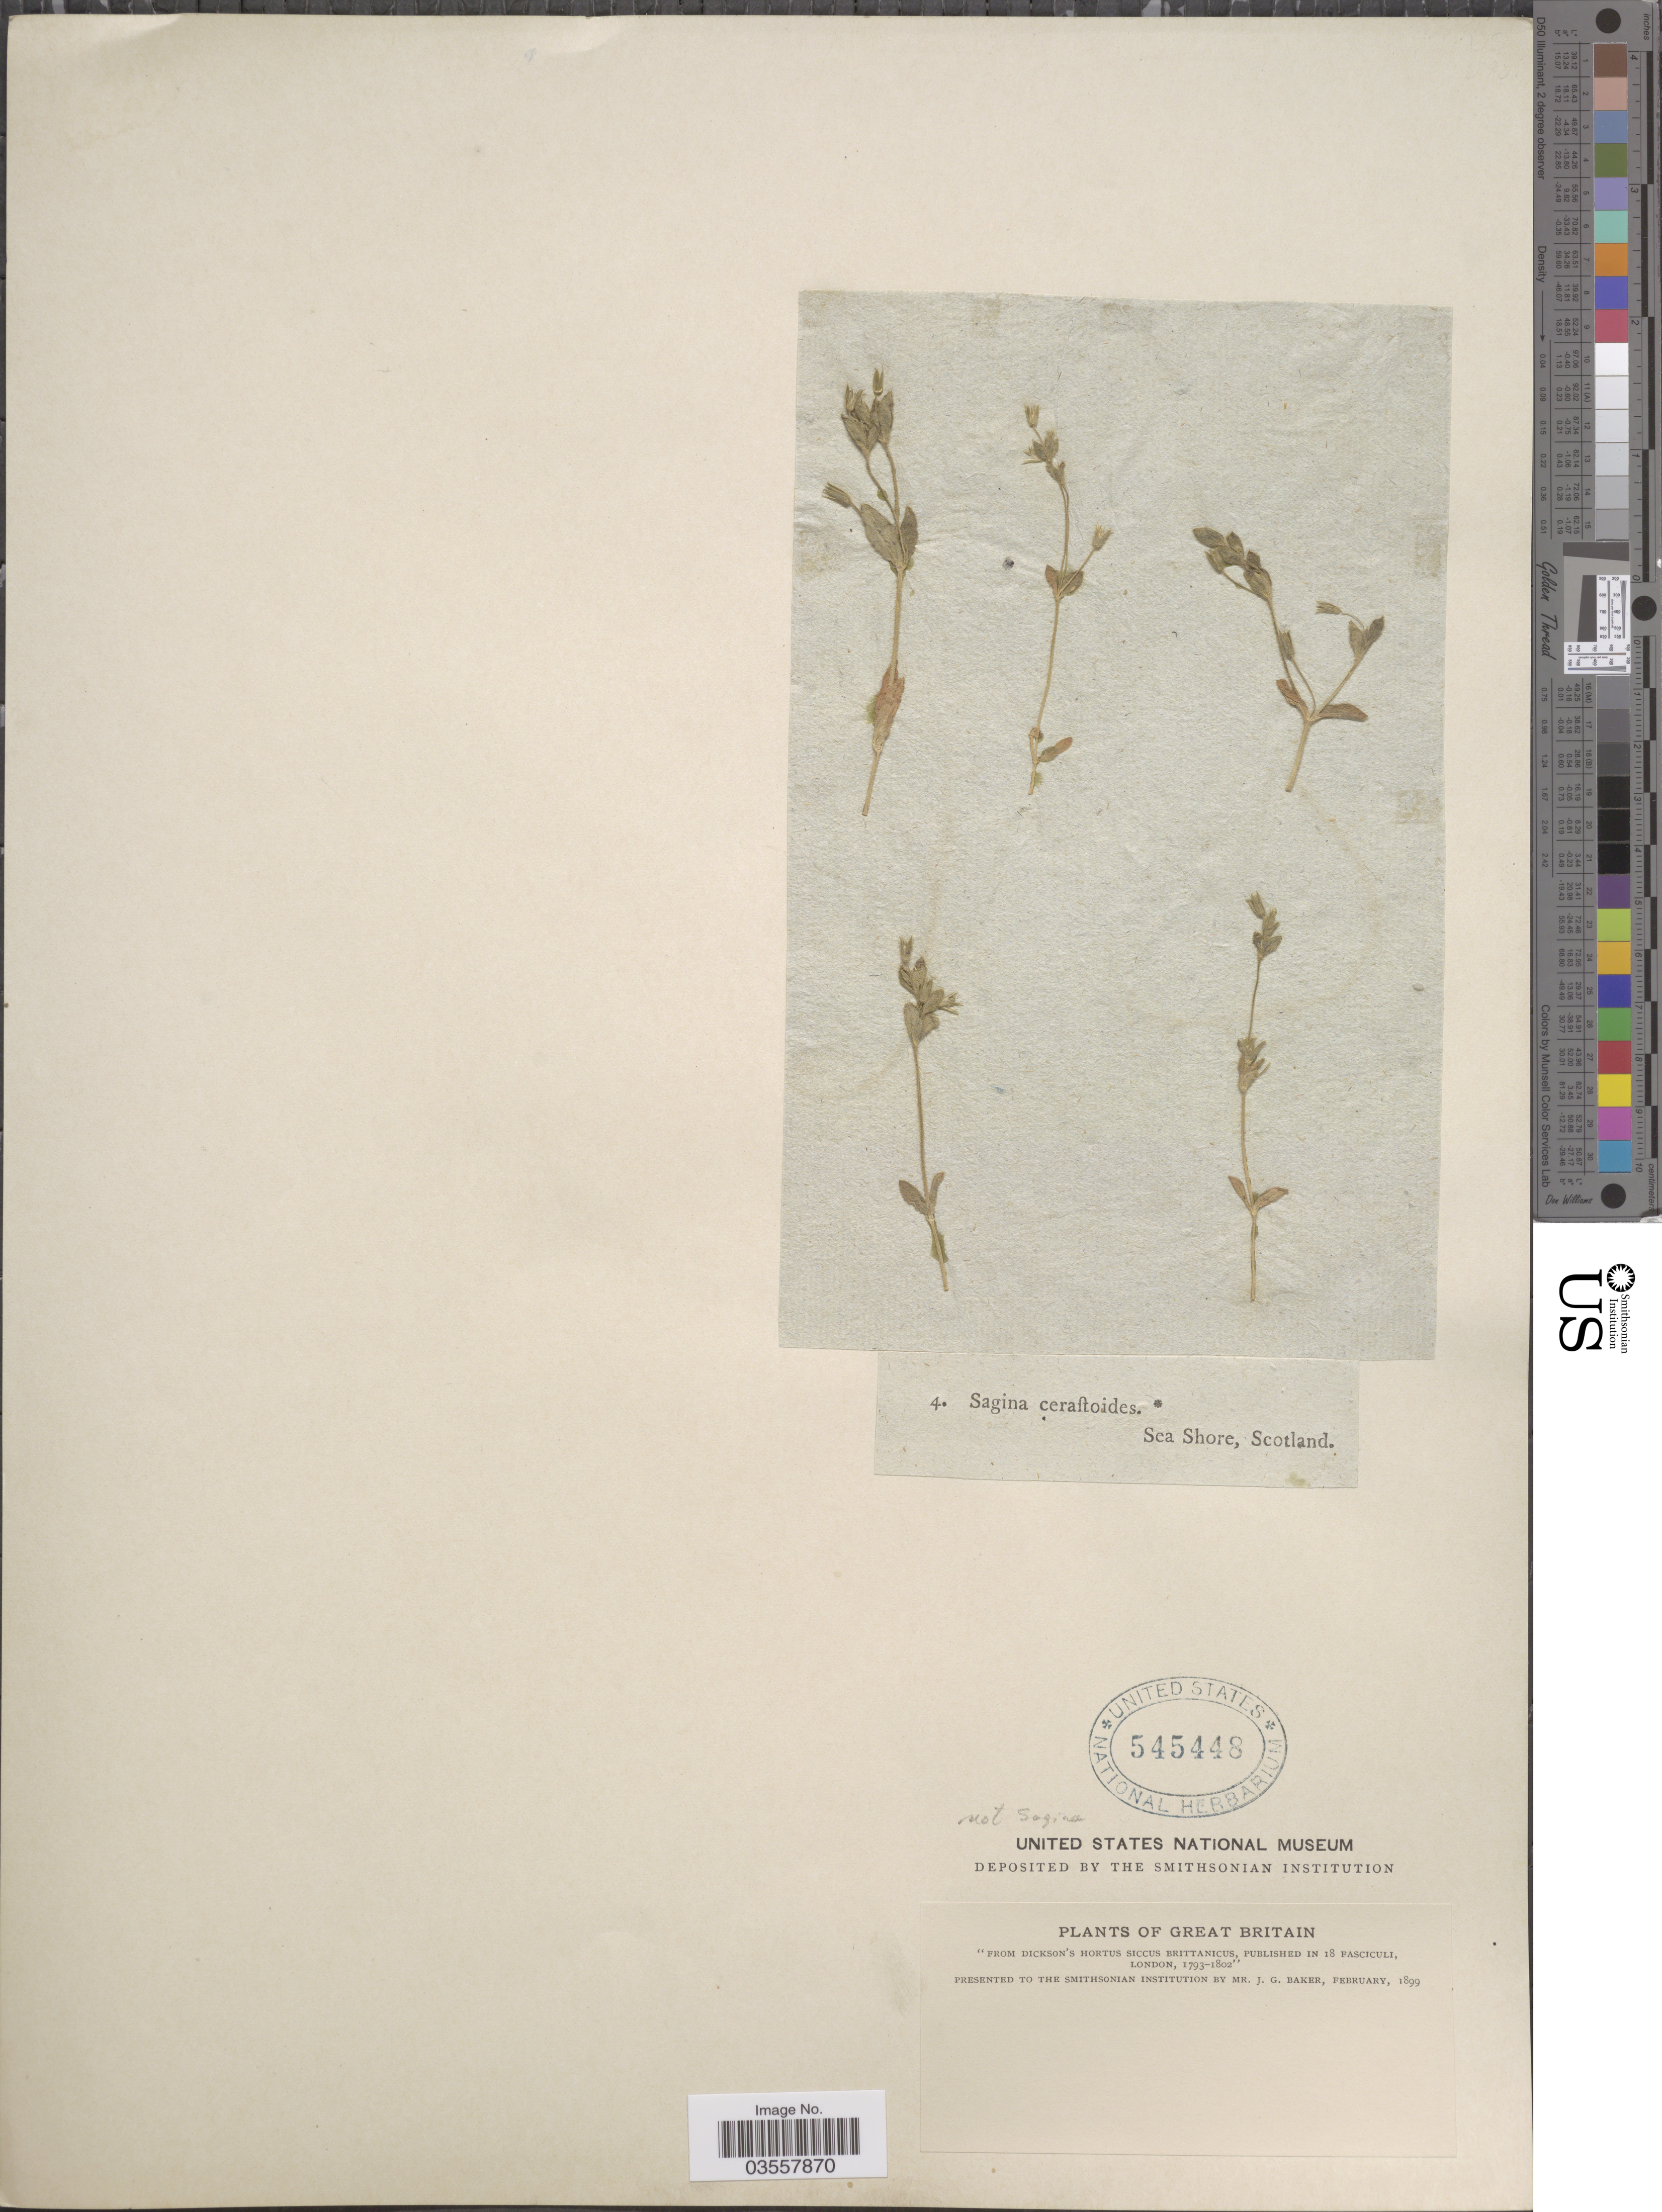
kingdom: Plantae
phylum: Tracheophyta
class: Magnoliopsida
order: Caryophyllales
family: Caryophyllaceae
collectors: J. G. Baker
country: United Kingdom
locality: Great Britain.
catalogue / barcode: US 545448